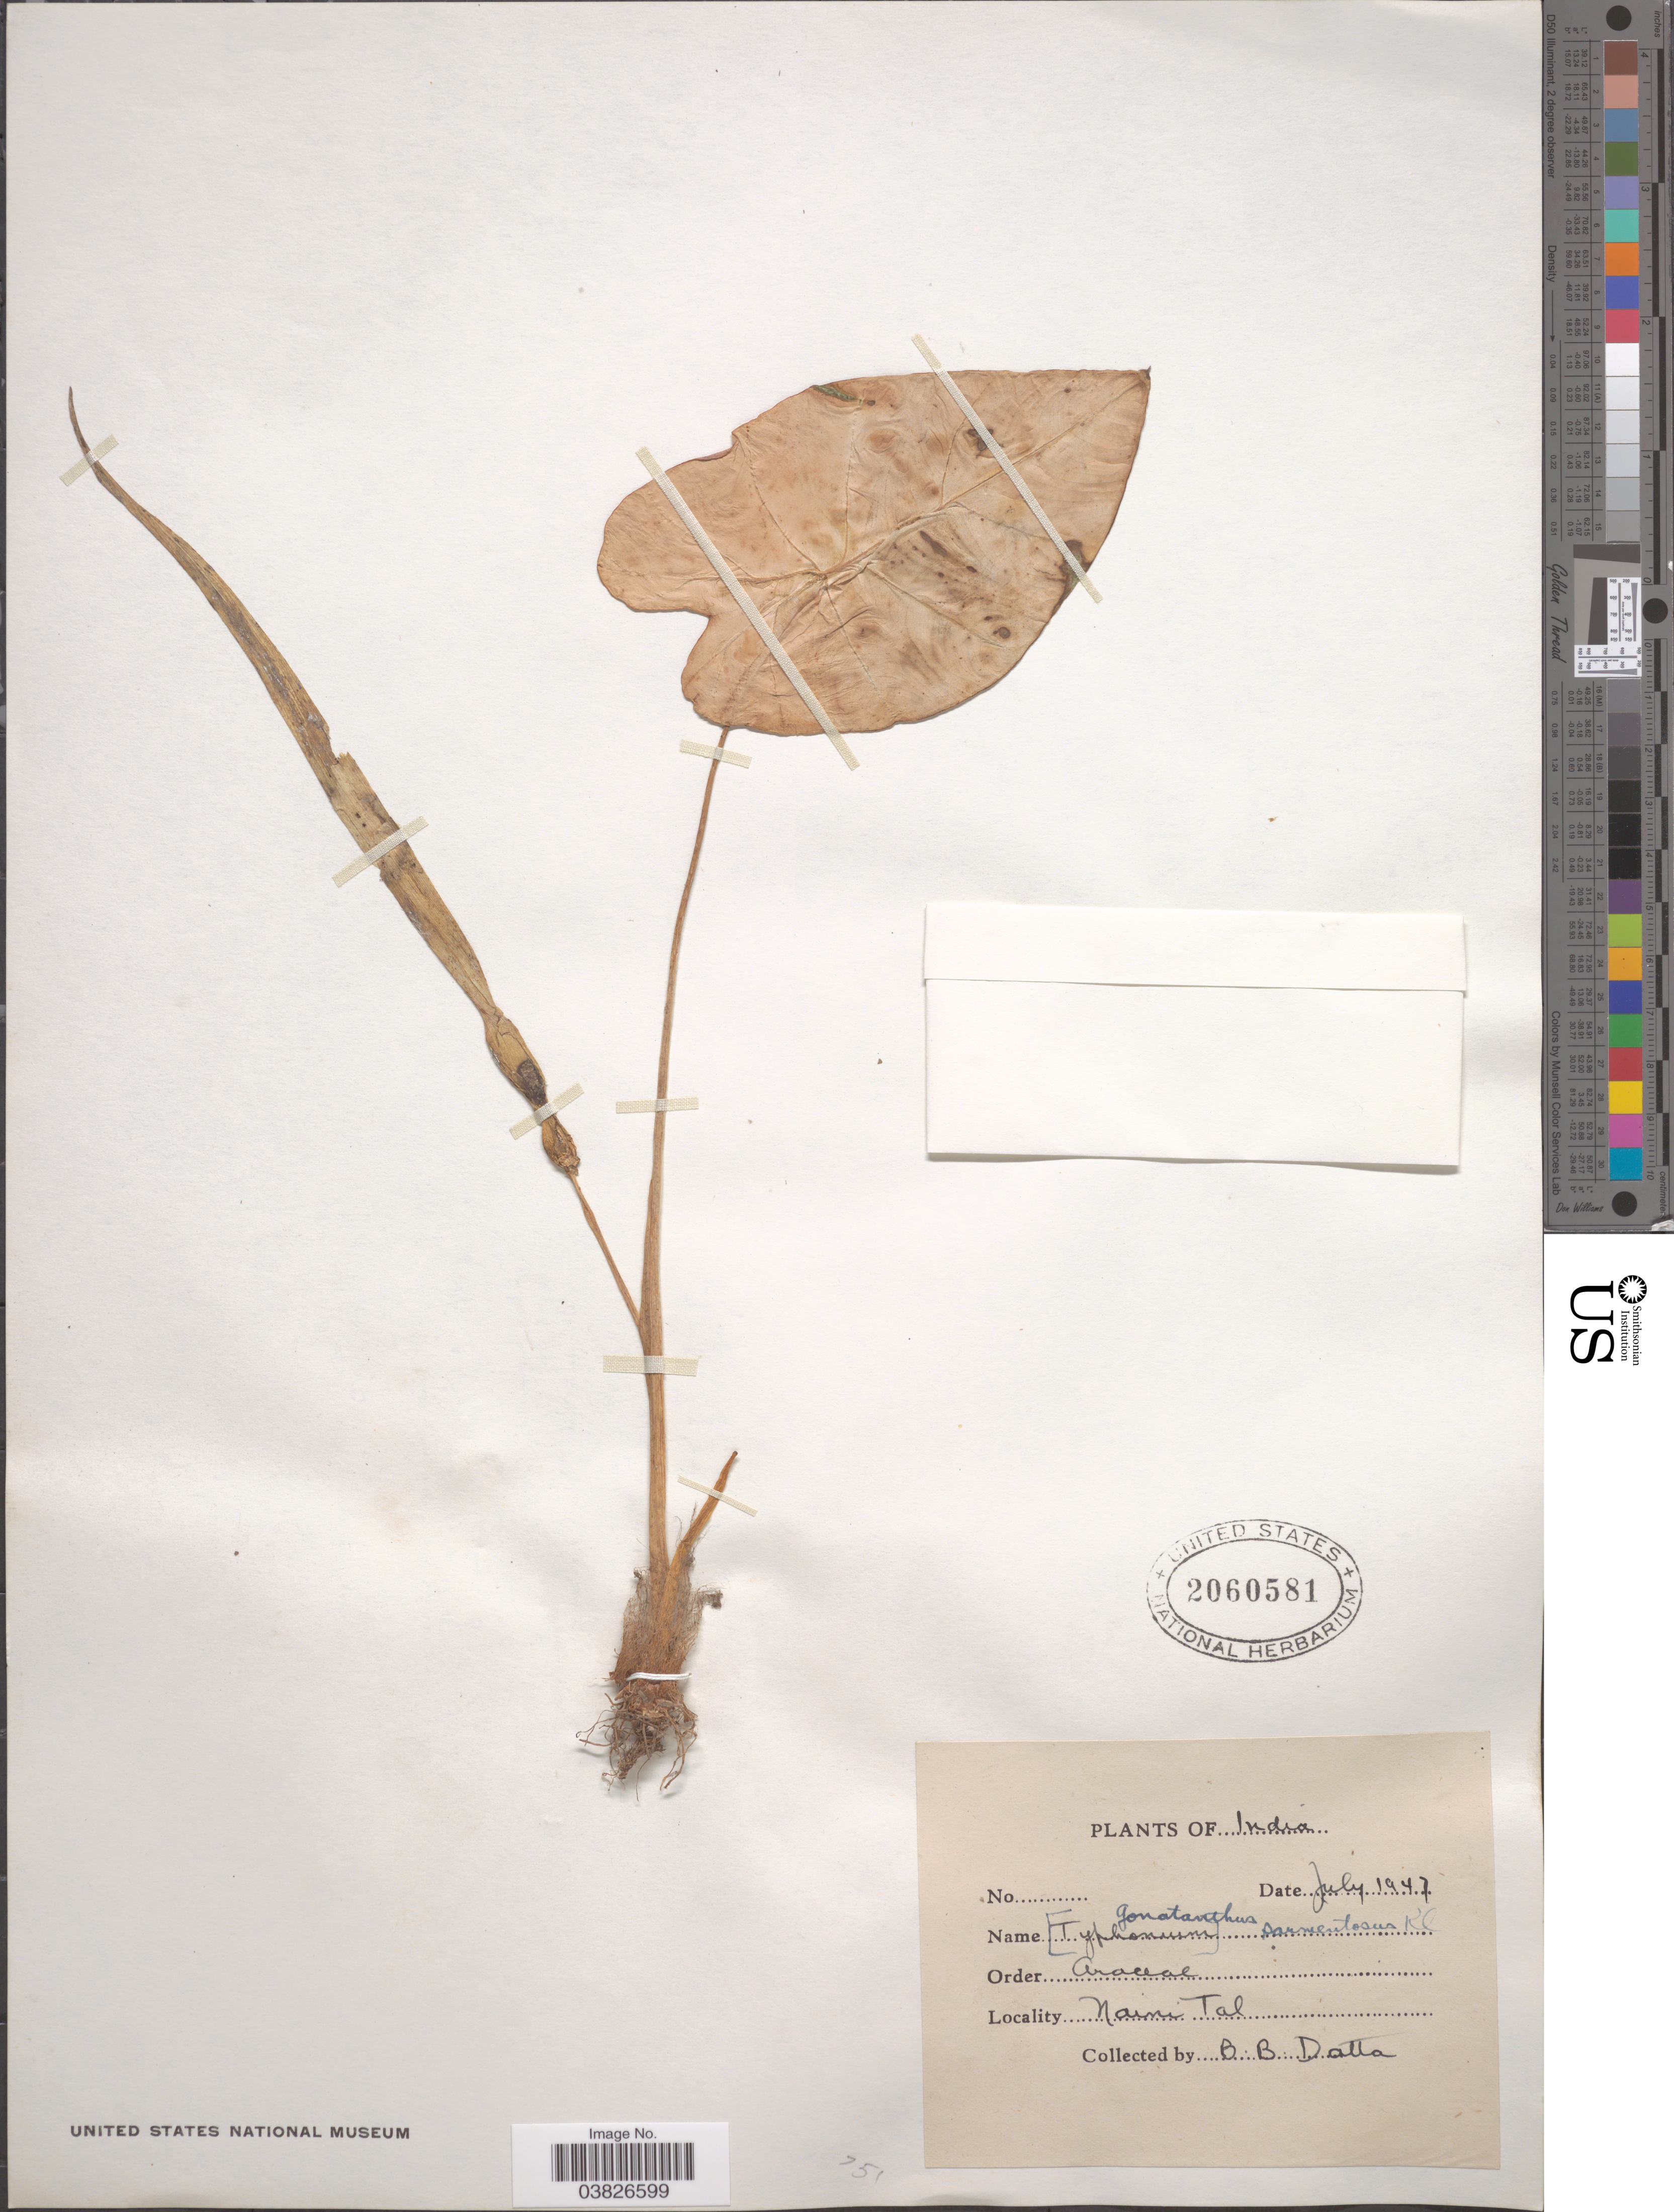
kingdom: Plantae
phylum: Tracheophyta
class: Liliopsida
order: Alismatales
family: Araceae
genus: Remusatia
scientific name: Remusatia pumila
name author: (D. Don) H. Li & A. Hay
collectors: B. Datta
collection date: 1947-07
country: India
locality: Naini Tal.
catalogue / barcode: US 2060581